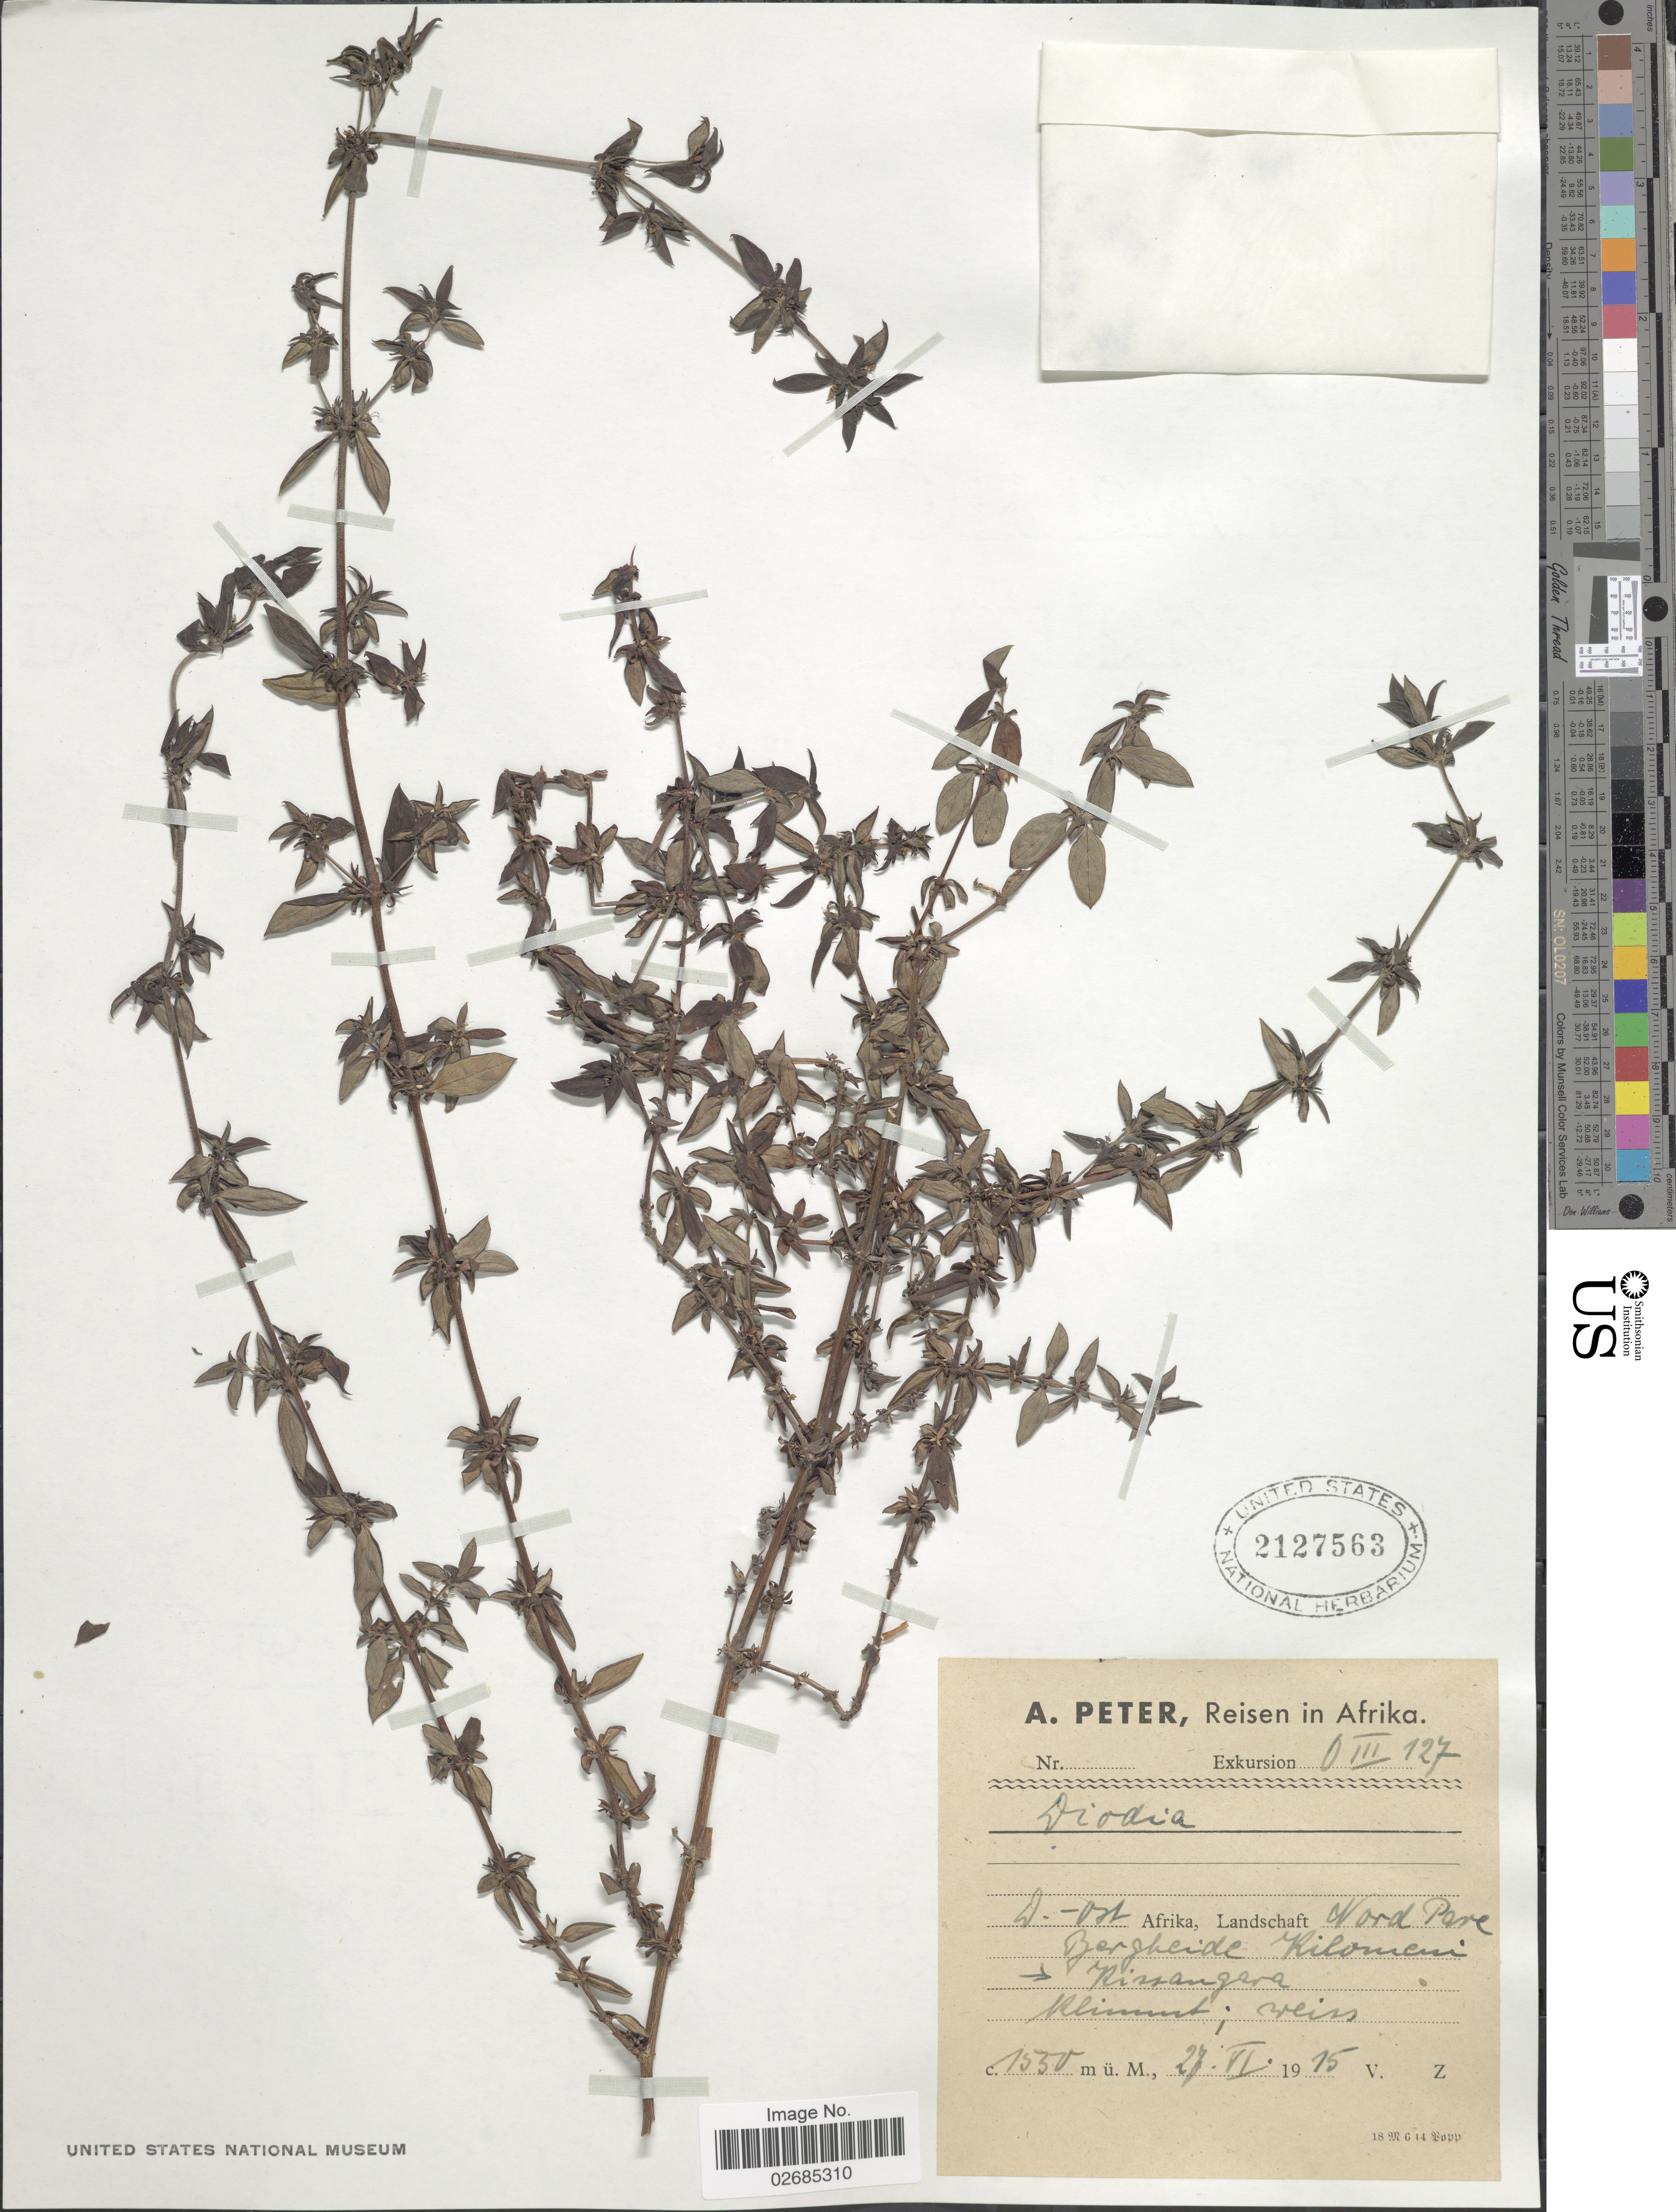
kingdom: Plantae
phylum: Tracheophyta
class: Magnoliopsida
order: Gentianales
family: Rubiaceae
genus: Diodia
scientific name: Diodia sp.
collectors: A. Peter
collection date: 1915-06-27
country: Tanzania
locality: D.-Ost. Afrika, Landschaft Nord Pare. Bergheide Kilomeni [to] Kissangara.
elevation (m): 1530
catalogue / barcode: US 2127563